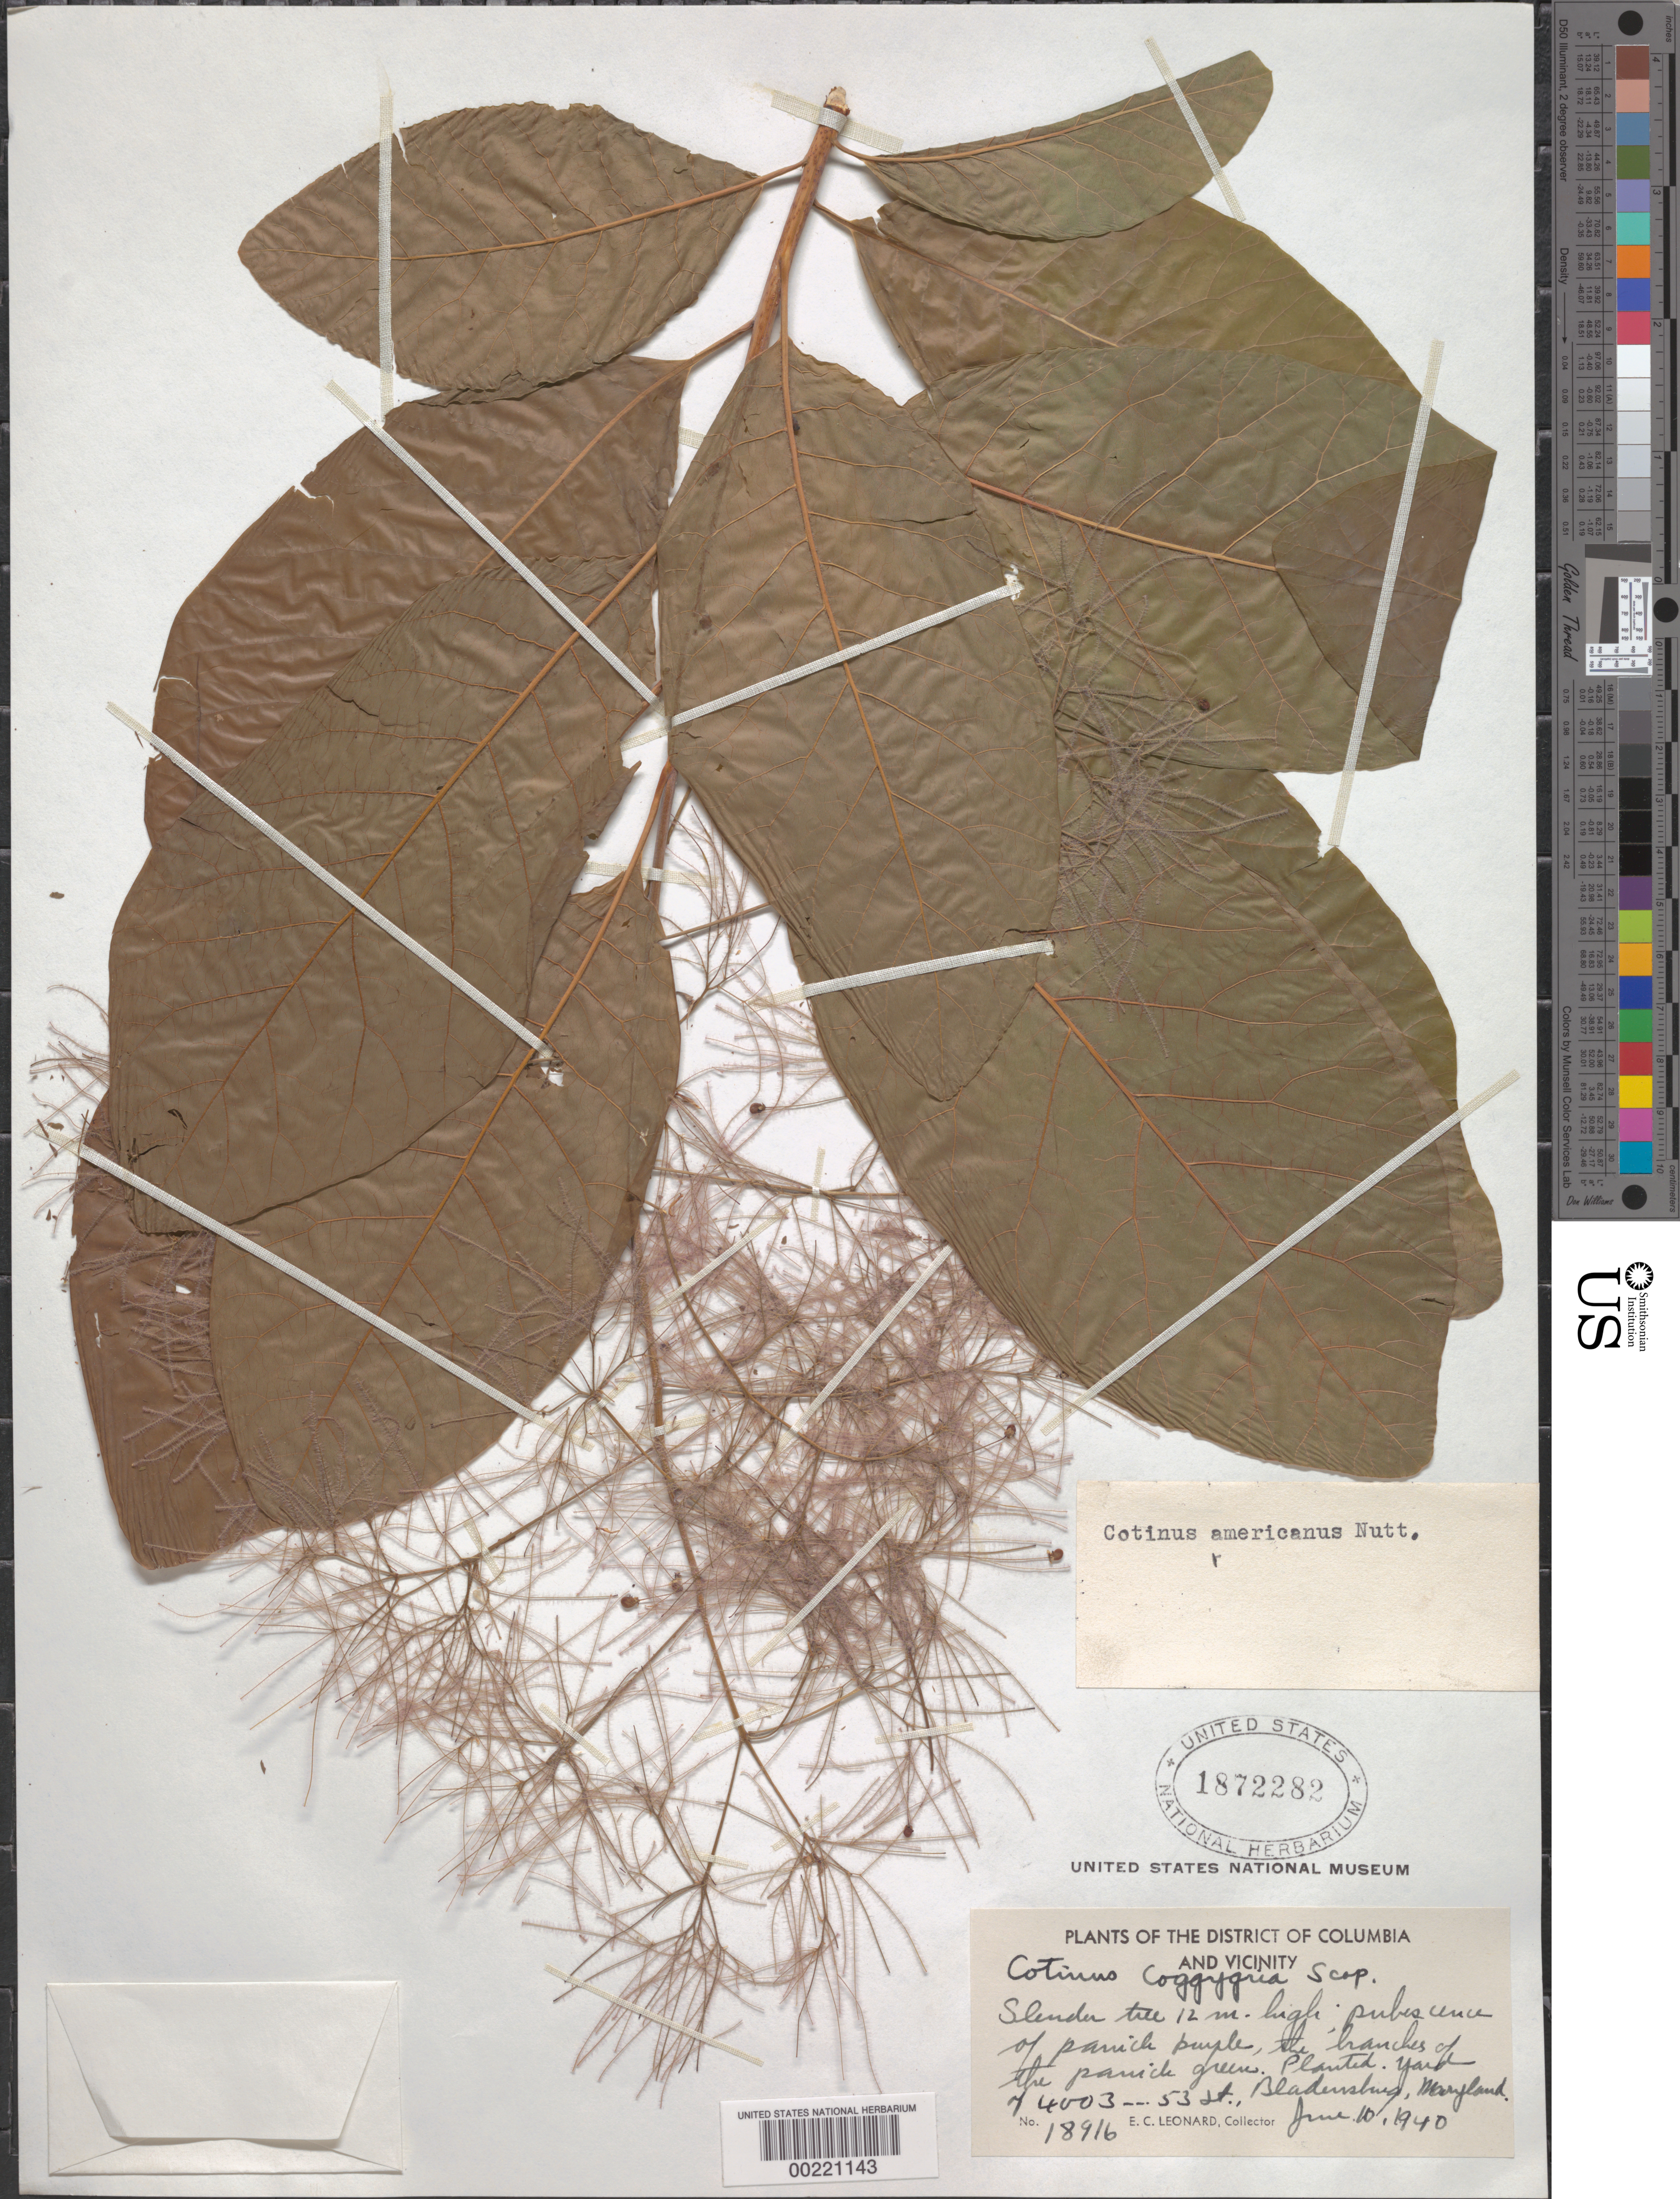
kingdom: Plantae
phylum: Tracheophyta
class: Magnoliopsida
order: Sapindales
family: Anacardiaceae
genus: Cotinus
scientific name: Cotinus americanus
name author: Nutt.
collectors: E. C. Leonard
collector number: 18916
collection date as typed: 10 Jun 1940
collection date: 1940-06-10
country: United States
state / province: Maryland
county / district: Prince George's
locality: Bladensburg, 4003 53 St, yard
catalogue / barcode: US 1872282